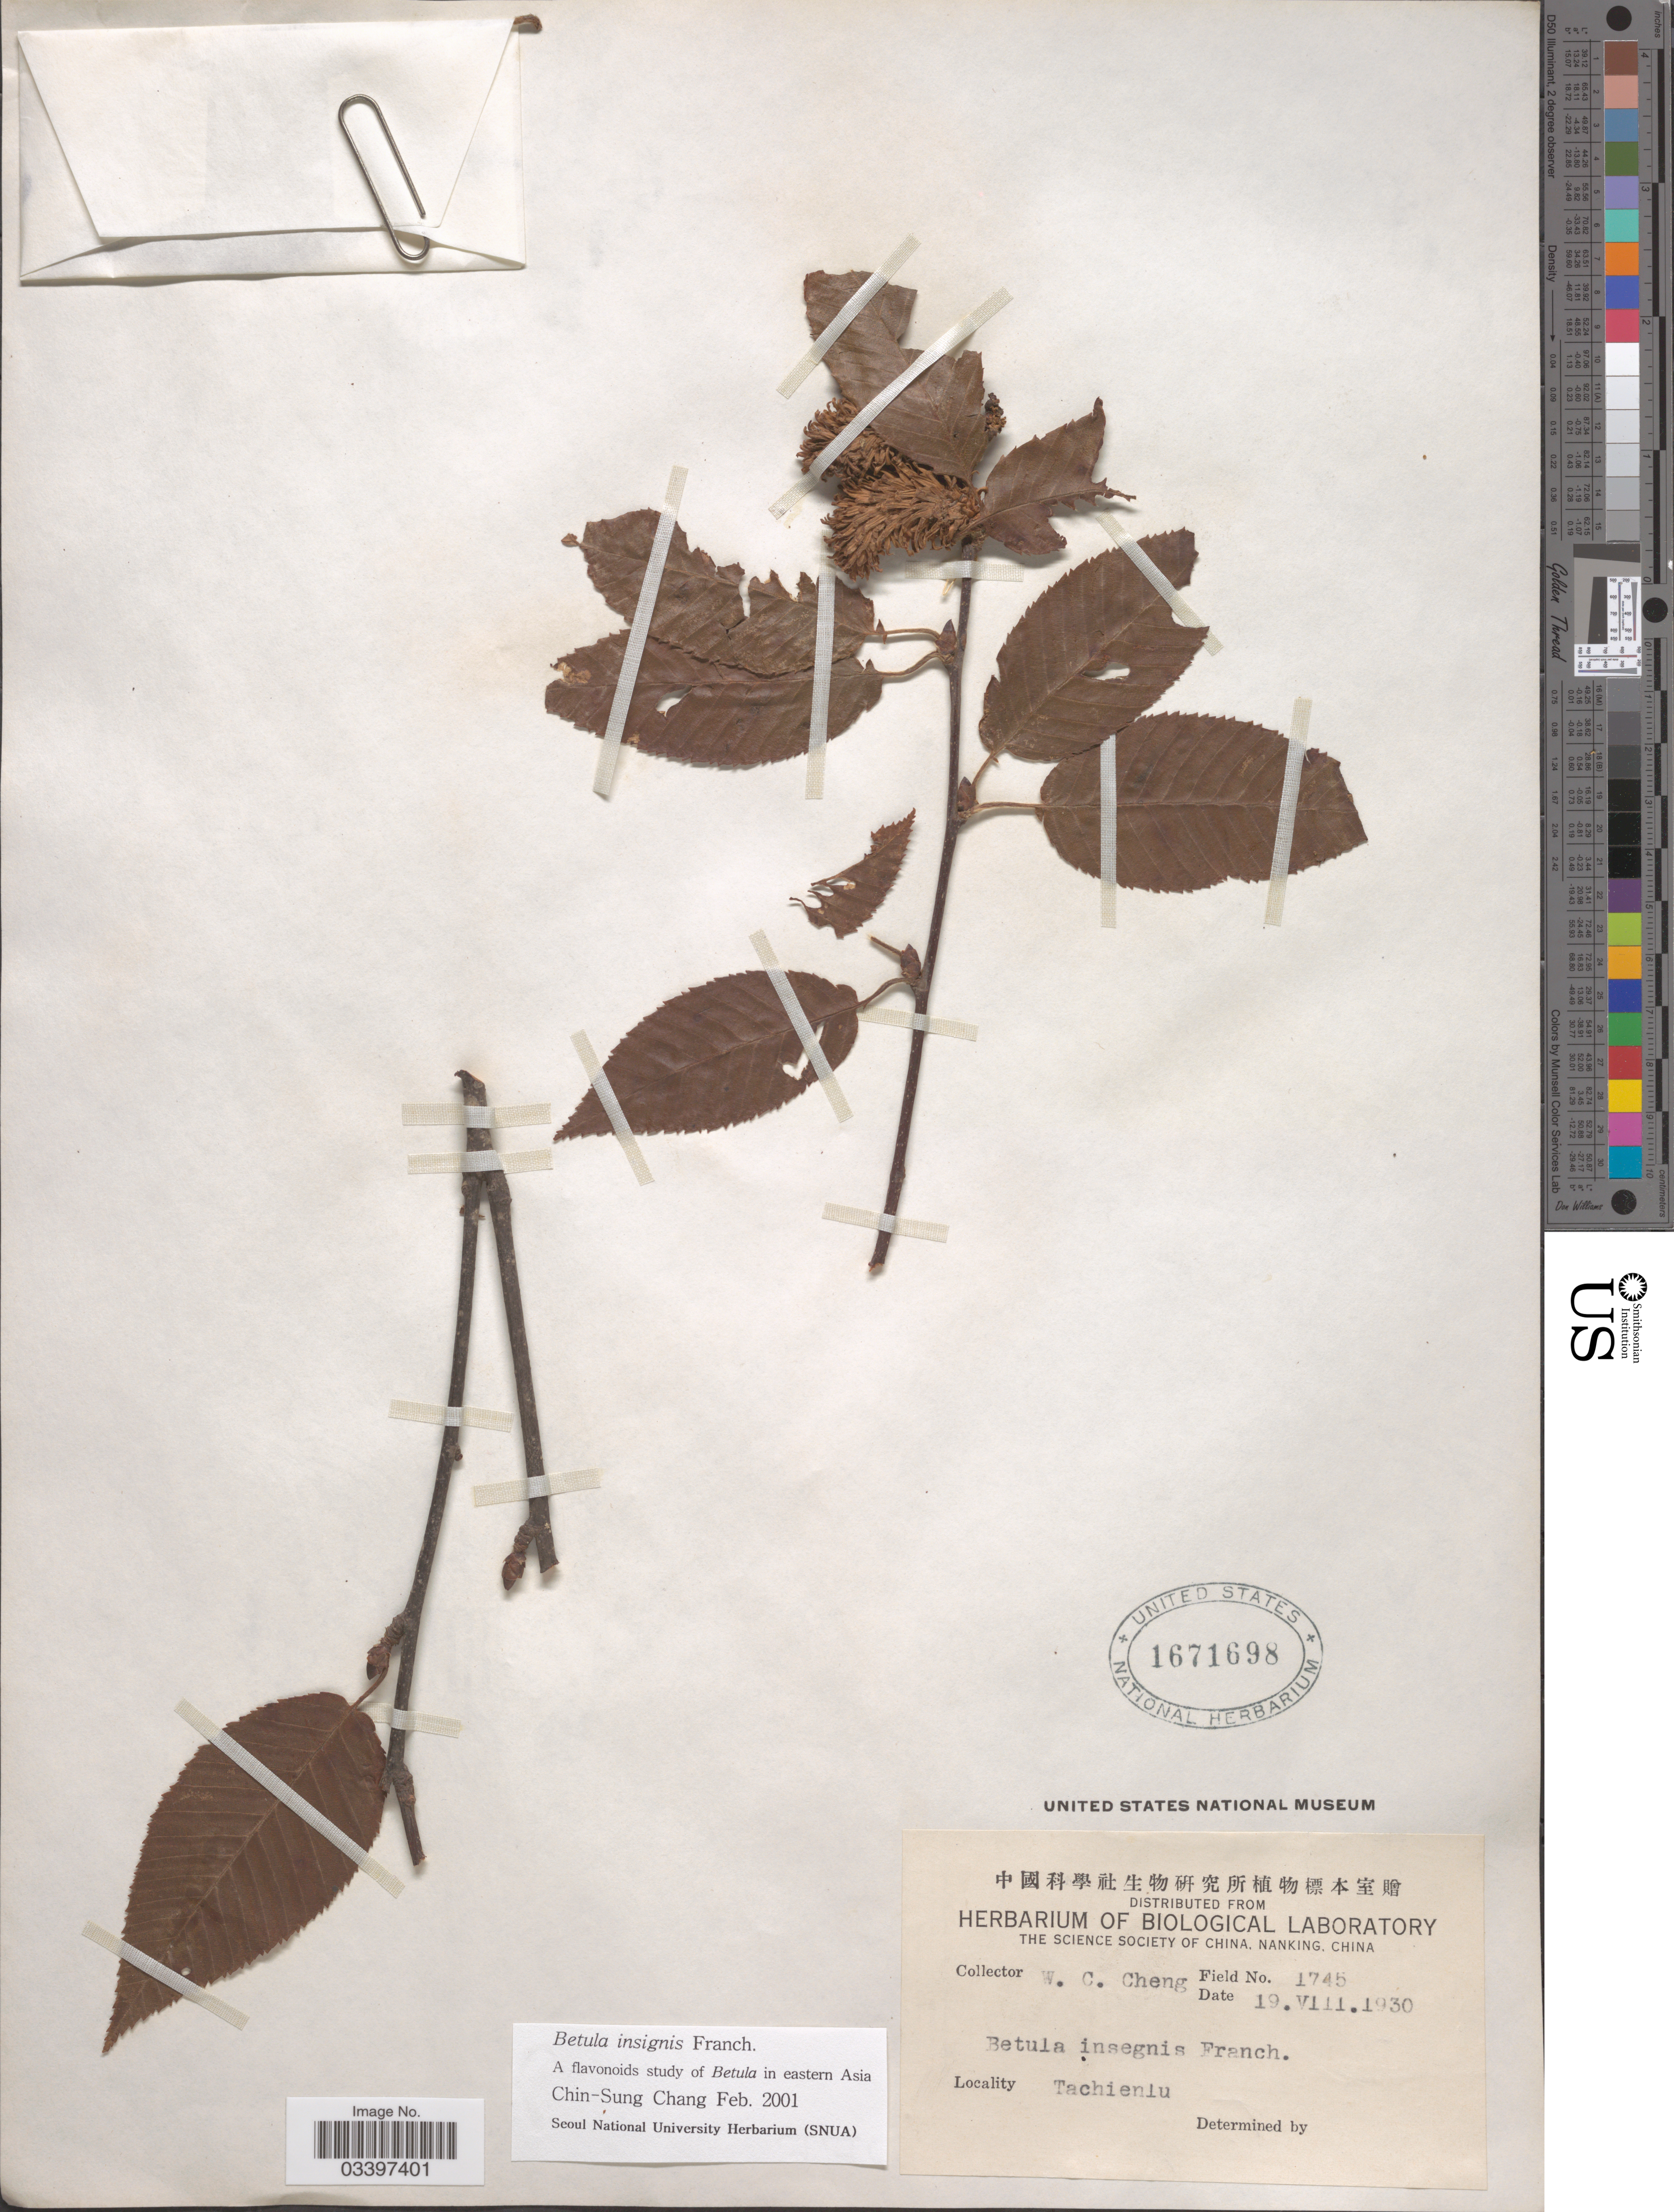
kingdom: Plantae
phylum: Tracheophyta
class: Magnoliopsida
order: Fagales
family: Betulaceae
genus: Betula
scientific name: Betula insignis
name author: Franch.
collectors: W. C. Cheng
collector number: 1745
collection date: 1930-08-19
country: China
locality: Tachienlu.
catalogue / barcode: US 1671698